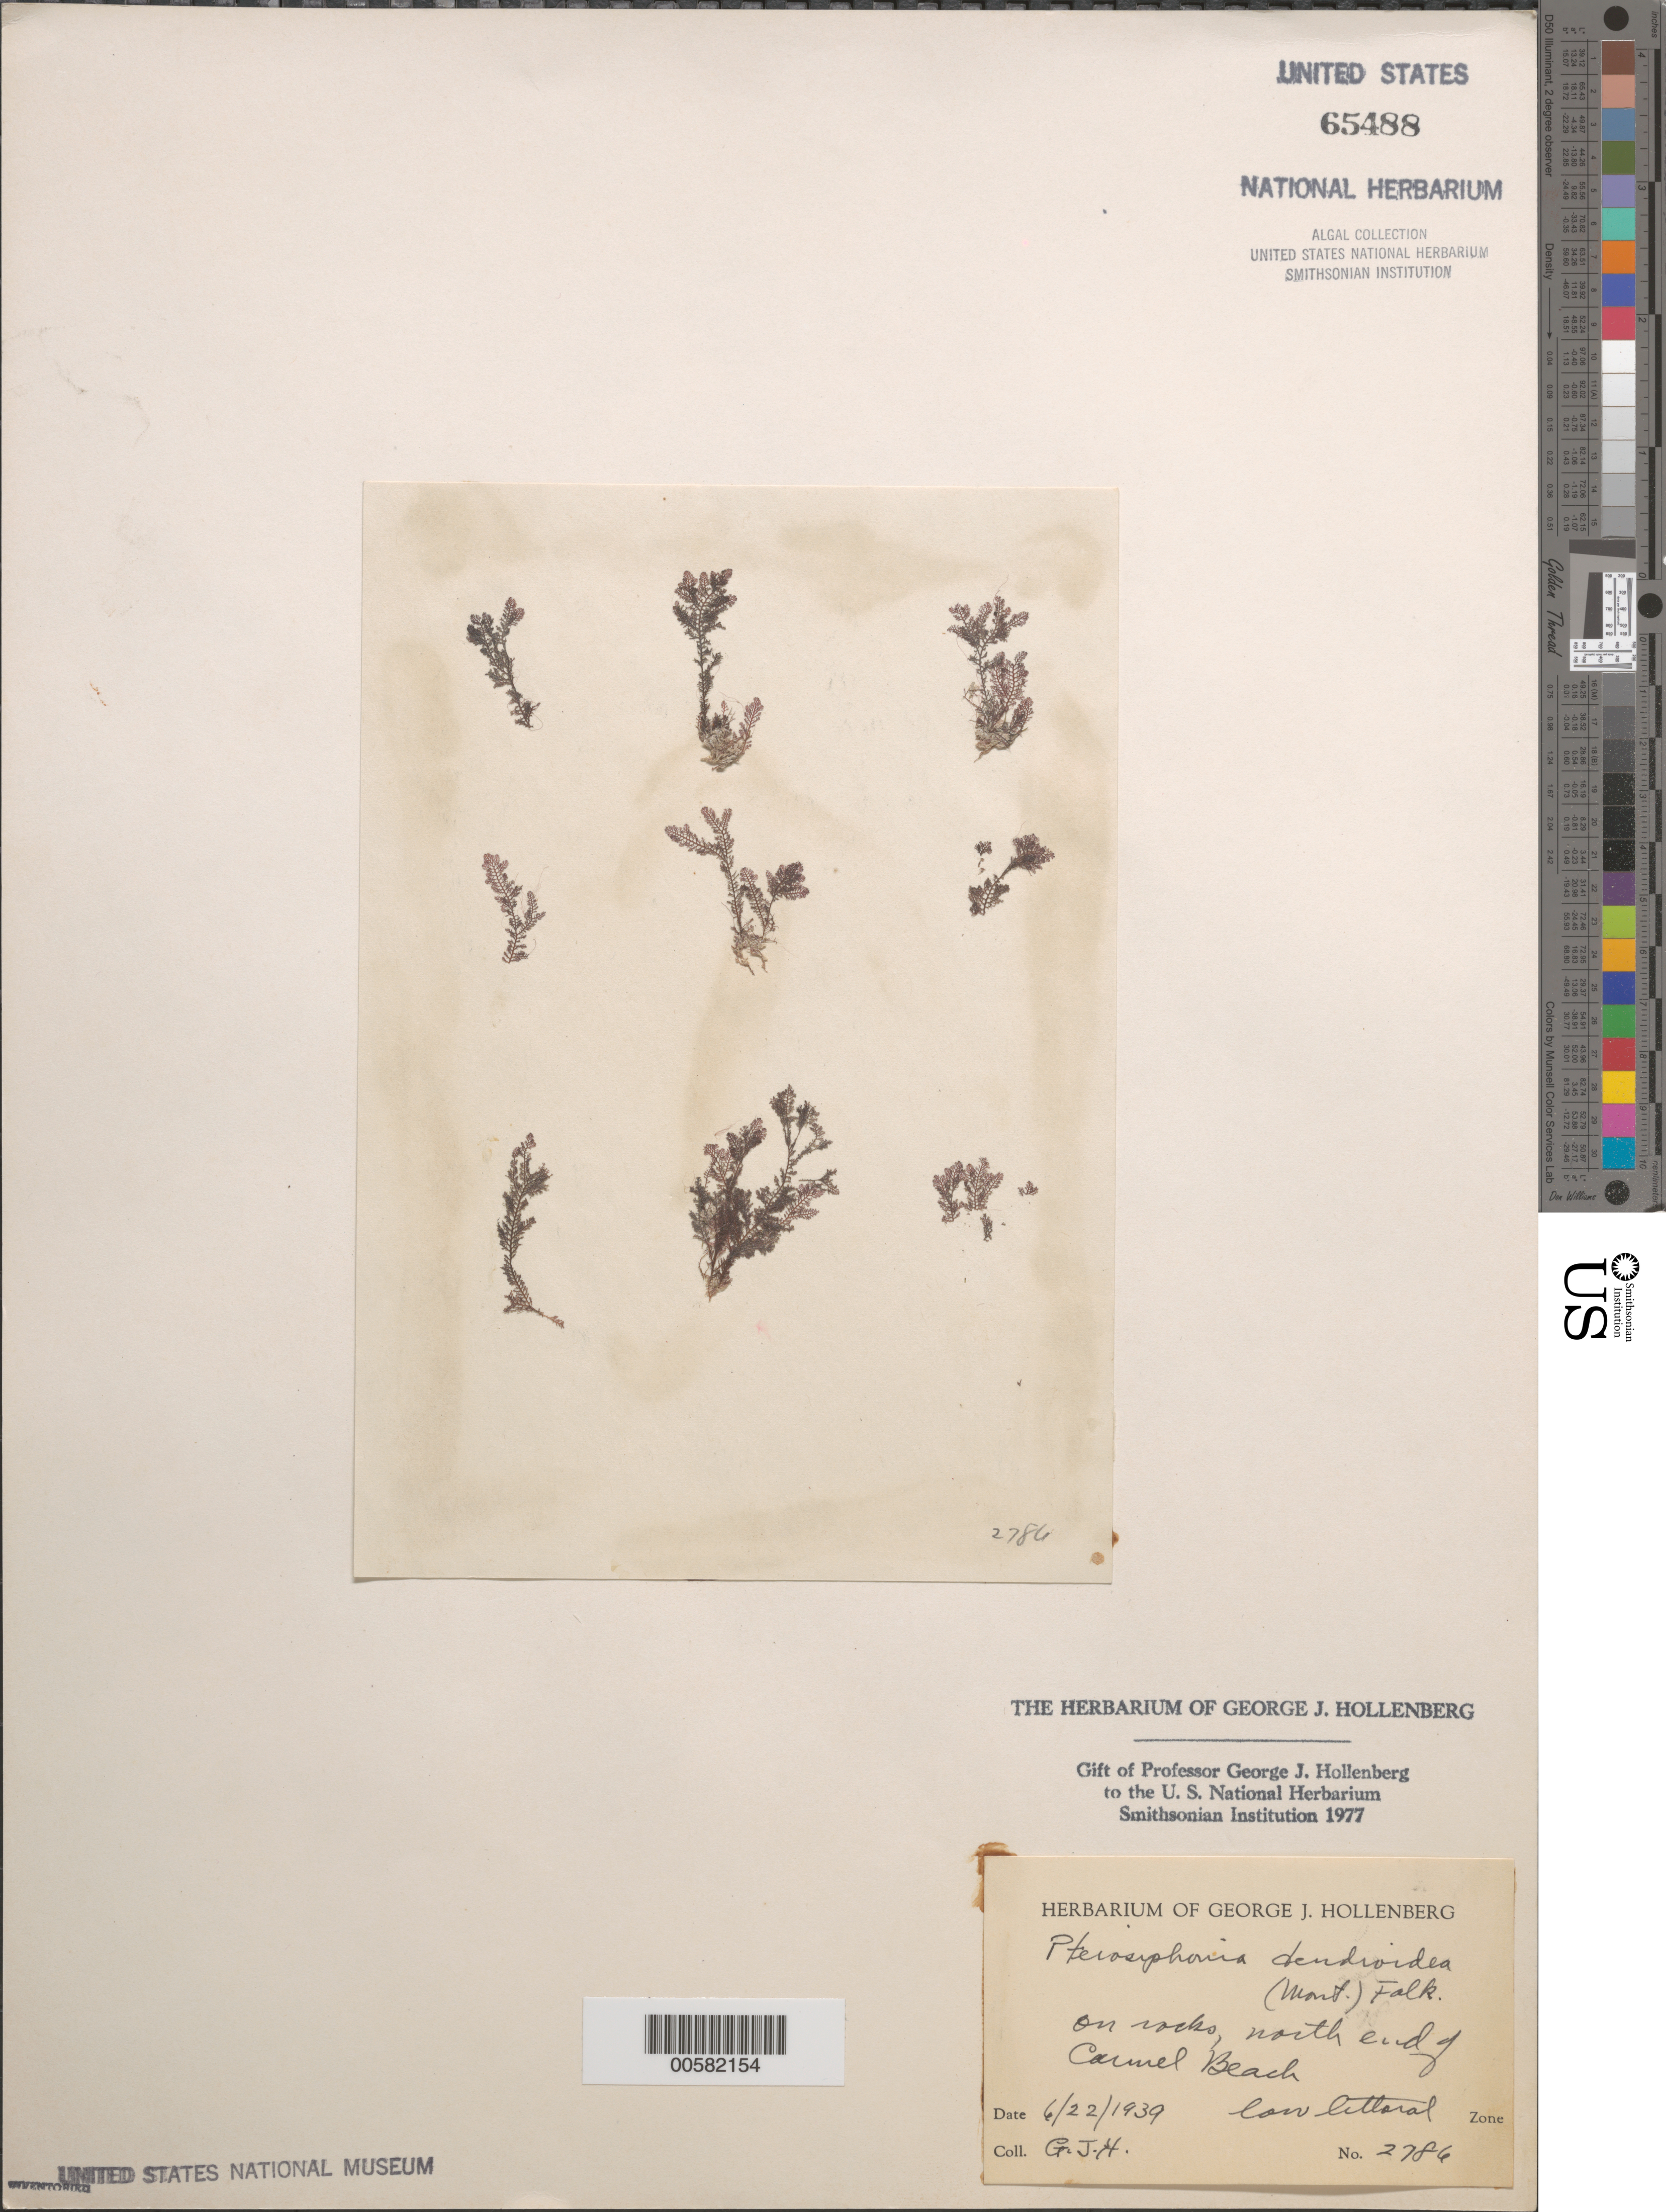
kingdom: Plantae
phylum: Rhodophyta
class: Florideophyceae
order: Ceramiales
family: Rhodomelaceae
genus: Symphyocladiella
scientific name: Symphyocladiella dendroidea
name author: (Montagne) Bustamante et al.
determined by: Algae name updating Project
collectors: G. Hollenberg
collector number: GJH 2786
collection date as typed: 22 Jun 1939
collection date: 1939-06-22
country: United States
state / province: California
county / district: Monterey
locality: Carmel Beach, north end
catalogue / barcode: US 65488